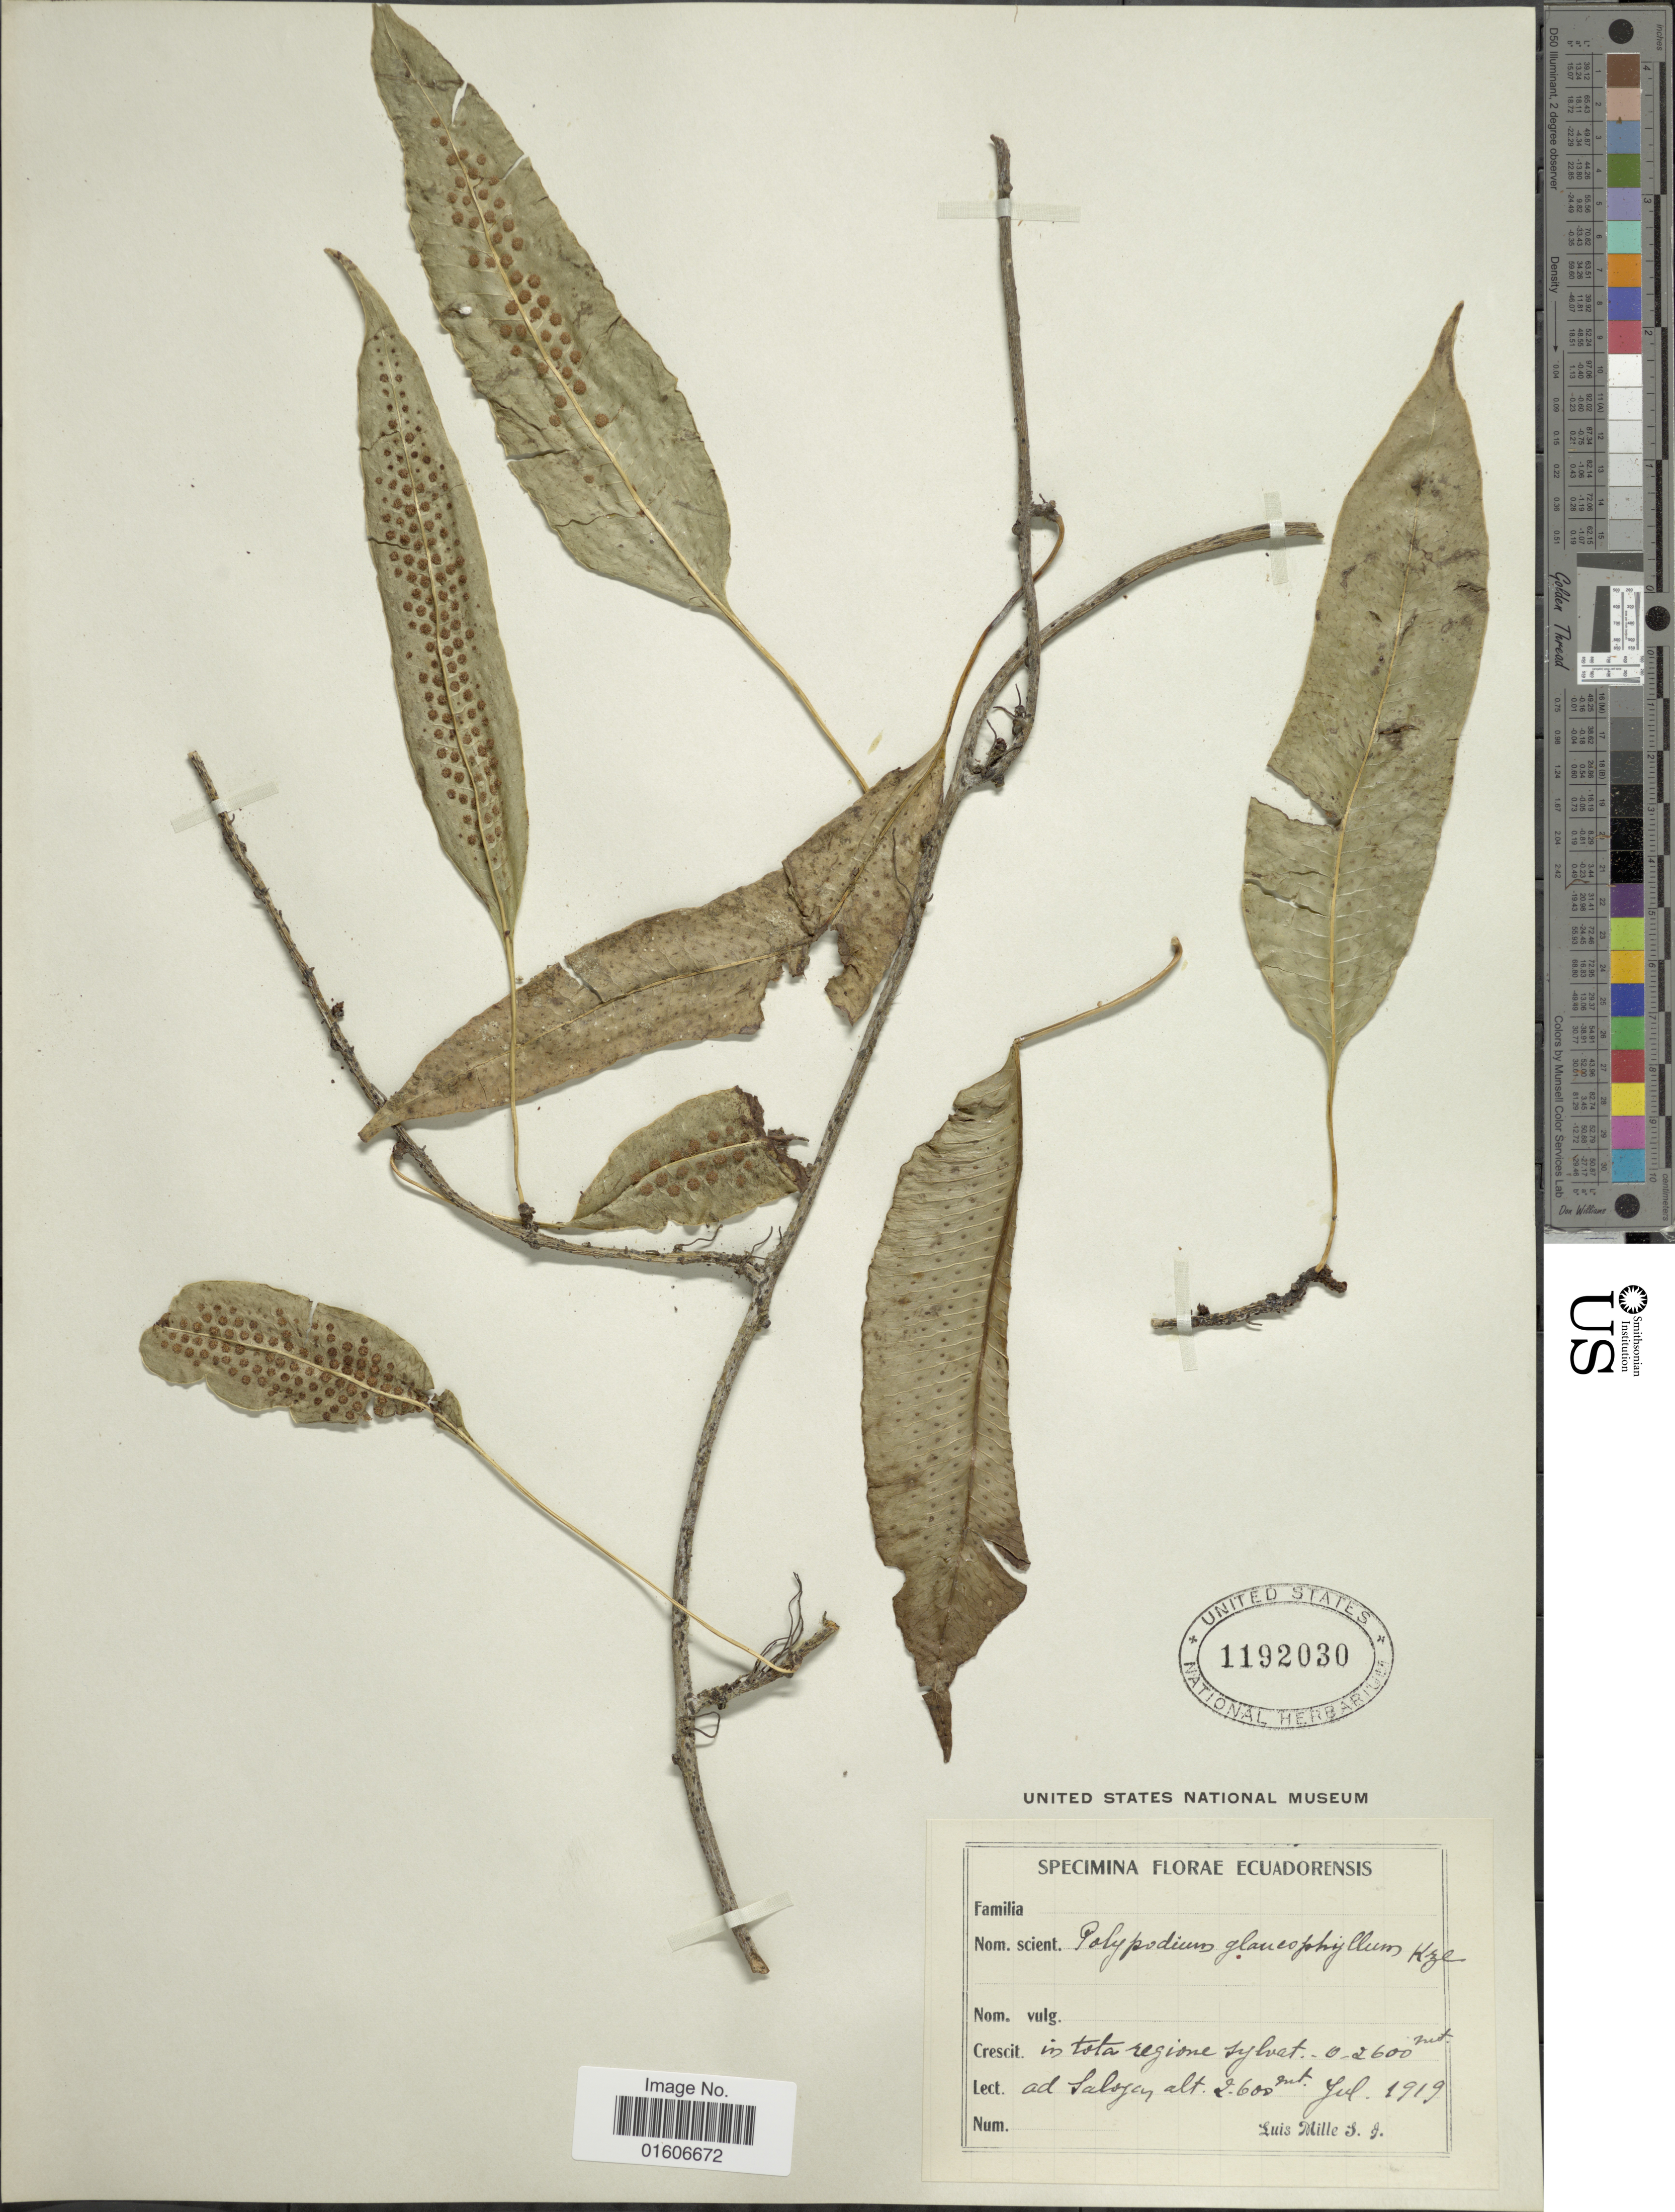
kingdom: Plantae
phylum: Tracheophyta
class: Polypodiopsida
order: Polypodiales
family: Polypodiaceae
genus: Serpocaulon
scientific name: Serpocaulon levigatum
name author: (Cav.) A.R. Sm.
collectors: L. Mille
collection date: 1919-07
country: Ecuador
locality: In tota regione sylvat, ad Salonga.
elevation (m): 2600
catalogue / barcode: US 1192030